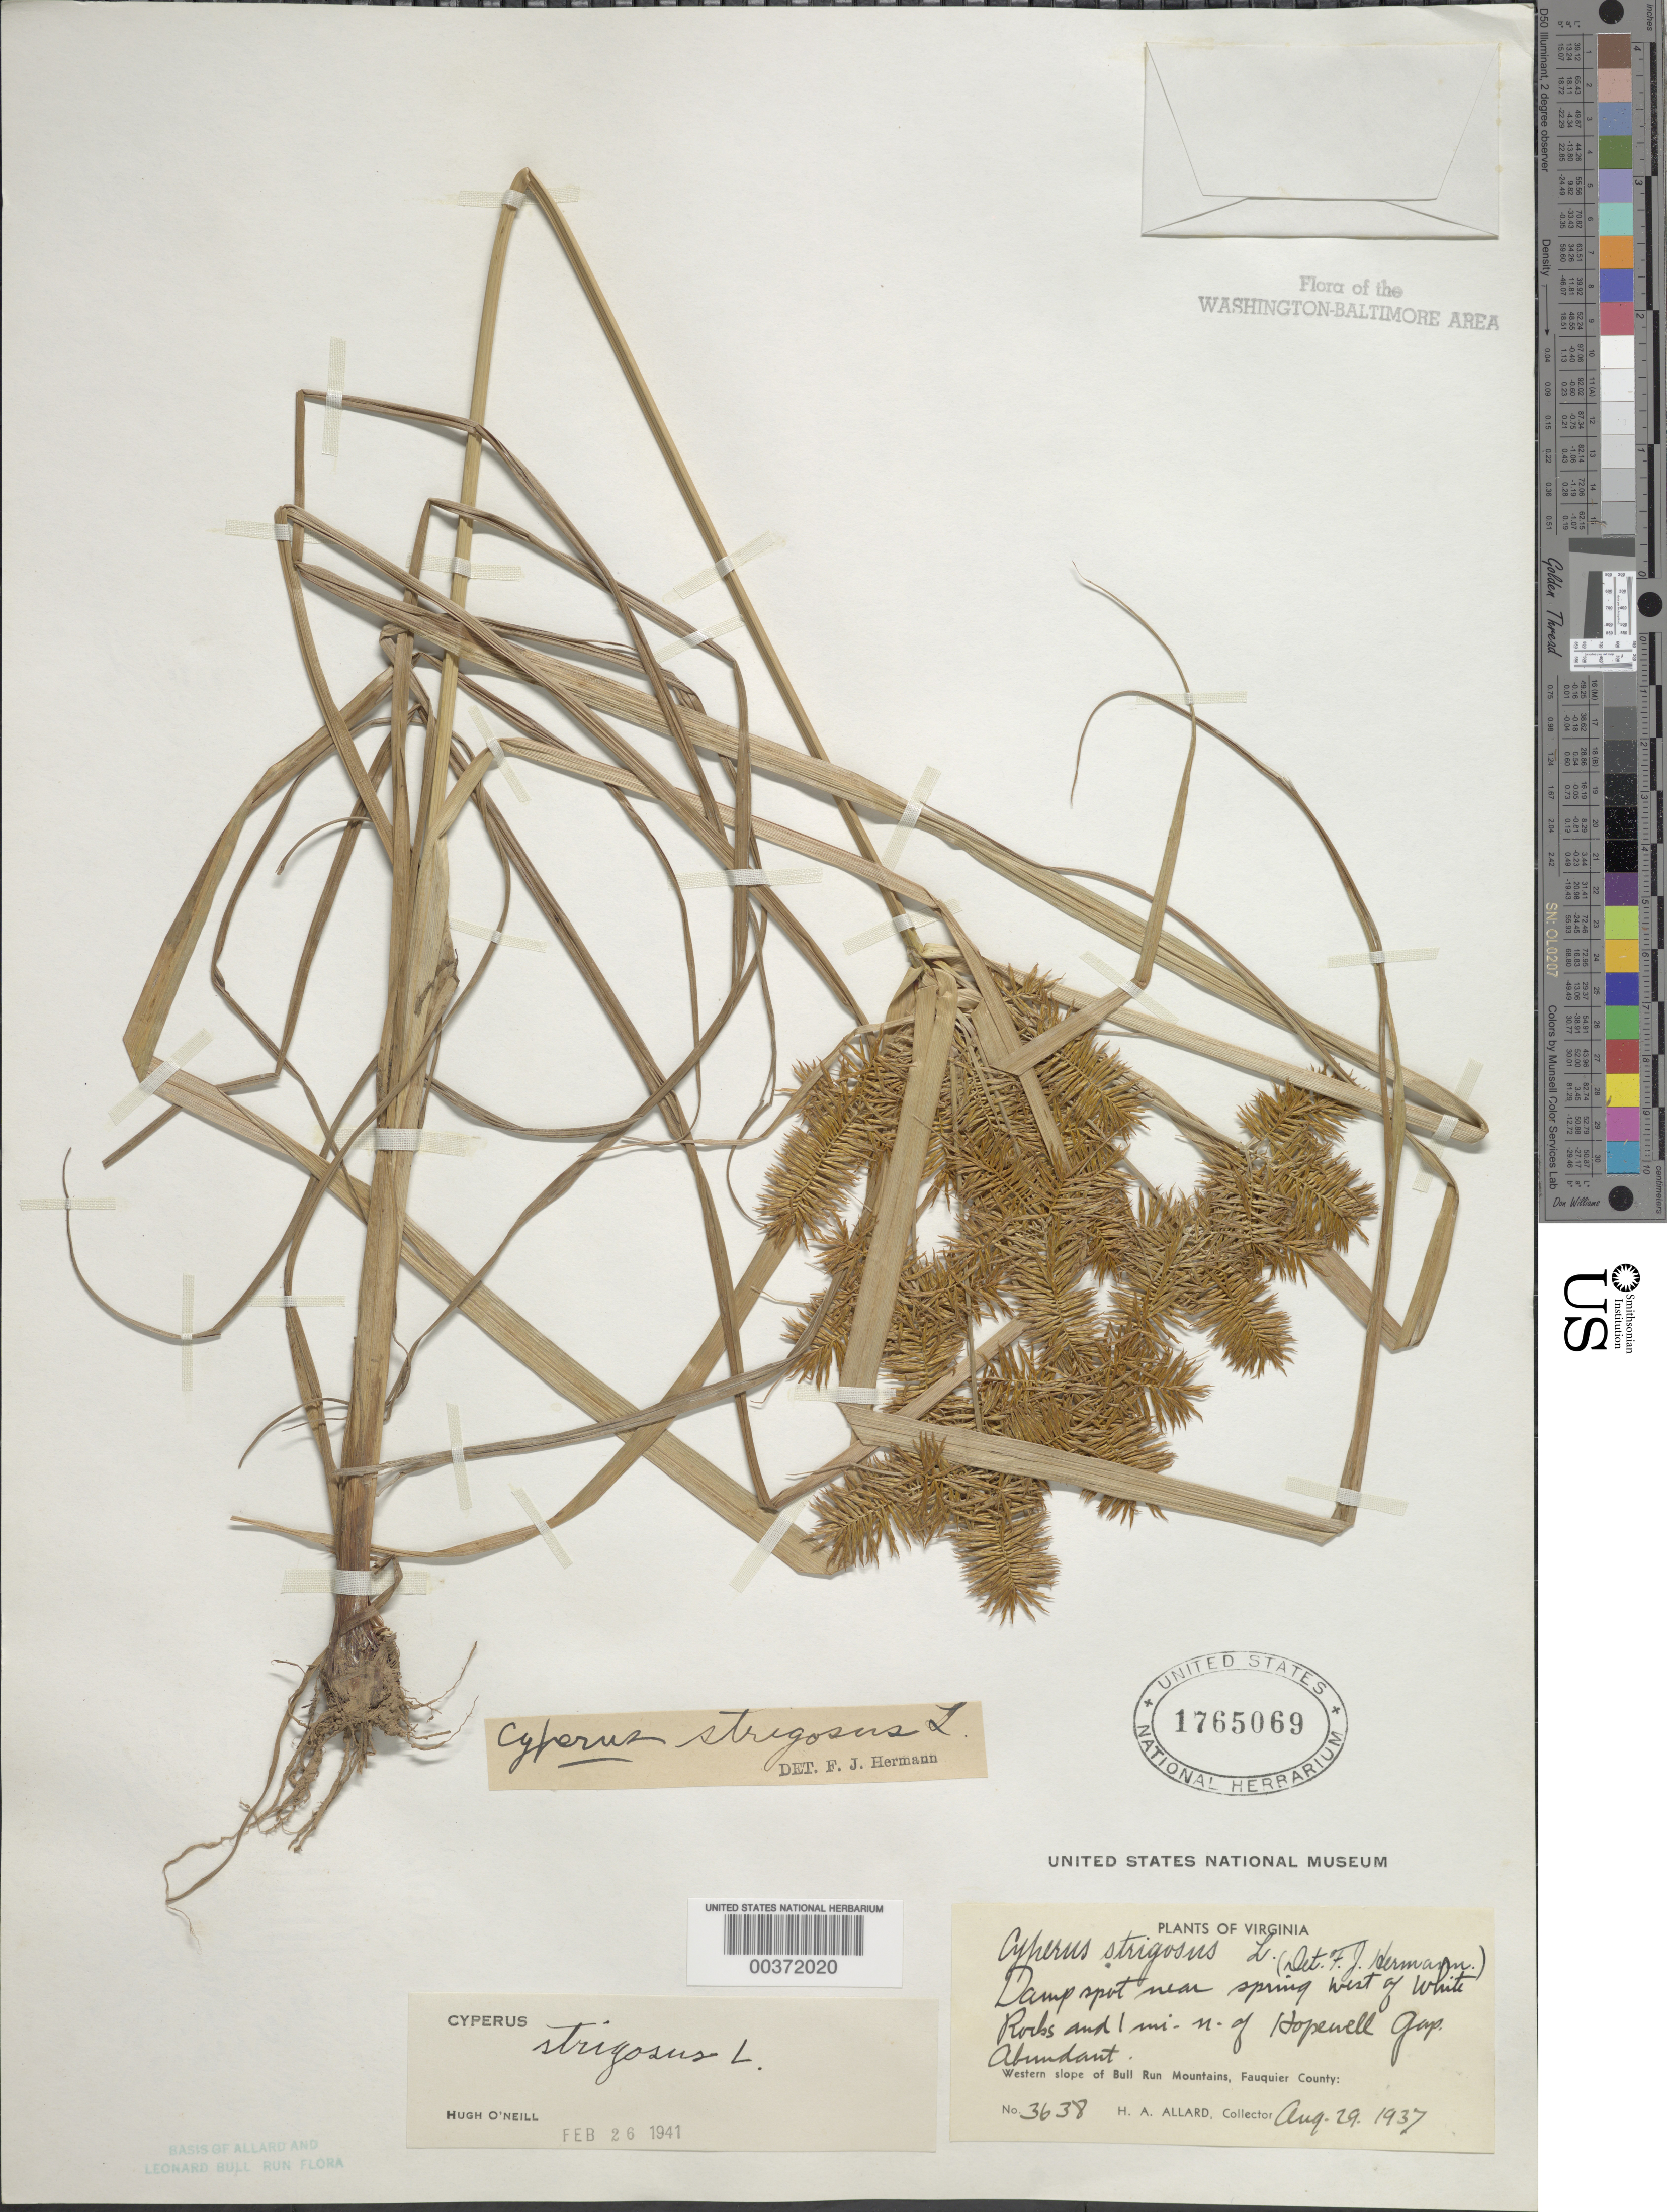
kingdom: Plantae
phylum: Tracheophyta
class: Liliopsida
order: Poales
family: Cyperaceae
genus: Cyperus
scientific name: Cyperus strigosus L.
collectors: H. A. Allard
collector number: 3638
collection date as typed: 29 Aug 1937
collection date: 1937-08-29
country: United States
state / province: Virginia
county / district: Fauquier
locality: West of White Rocks and north of Hopewell Gap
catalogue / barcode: US 1765069